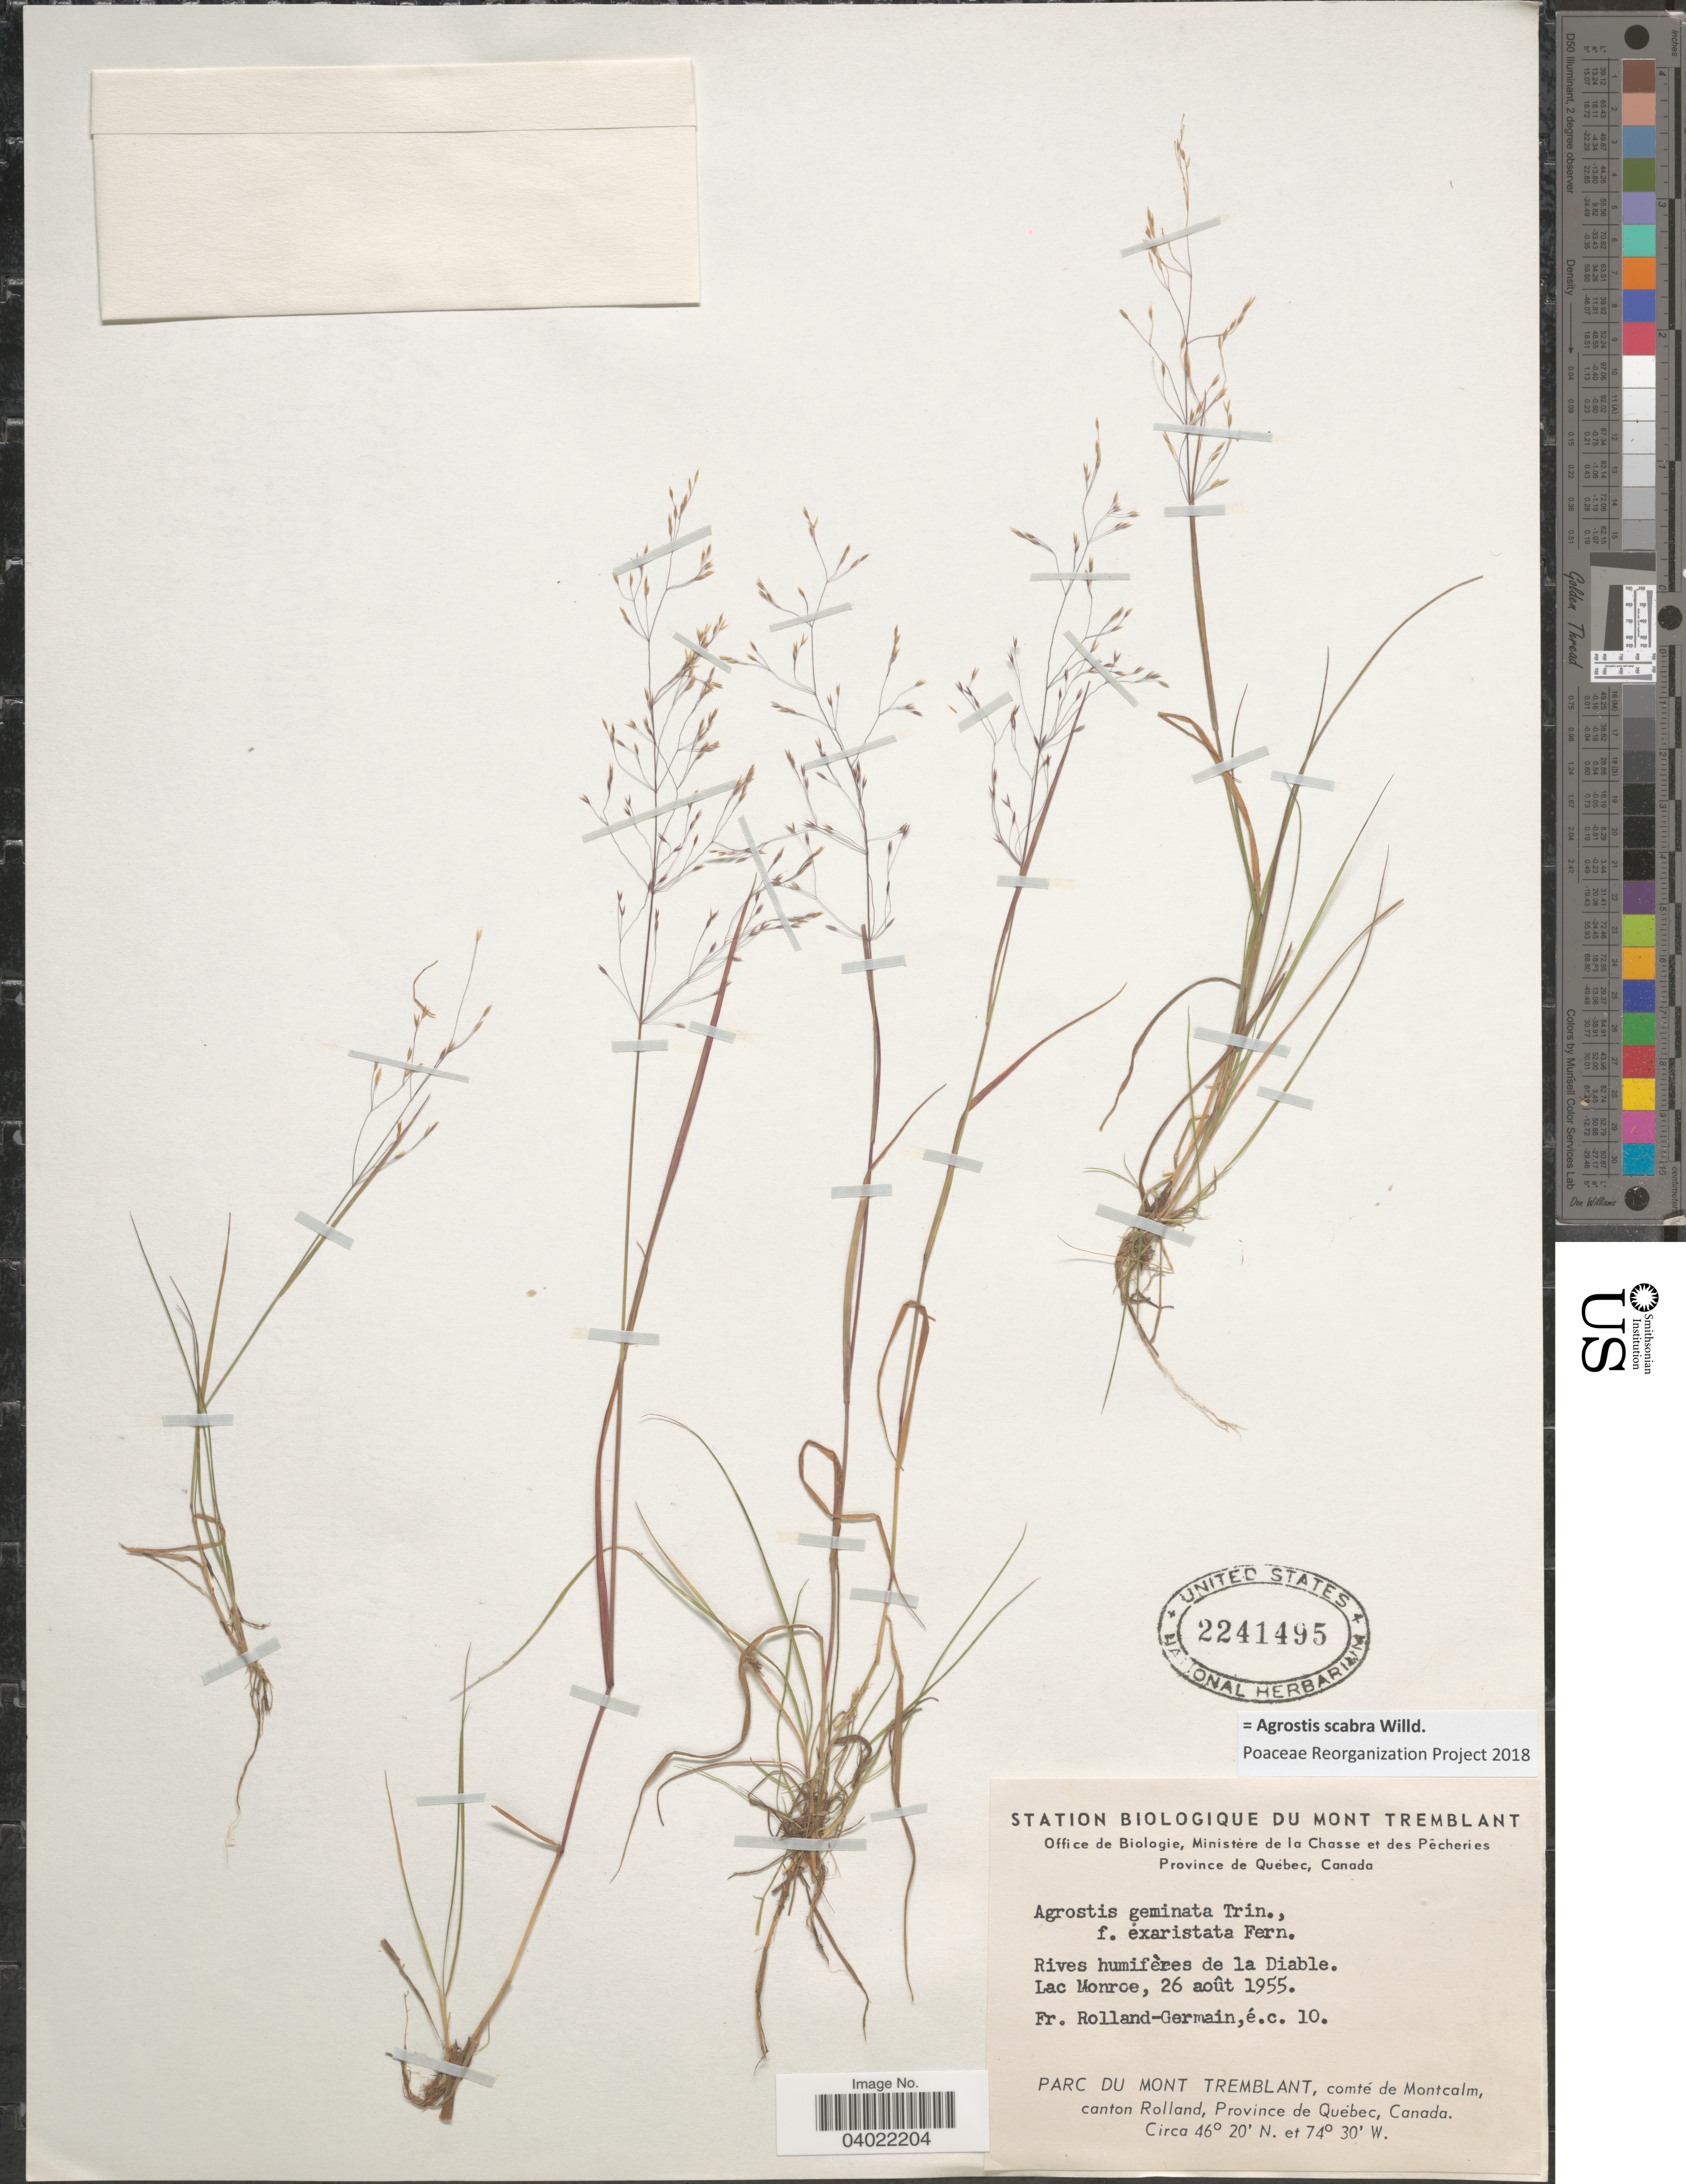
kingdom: Plantae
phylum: Tracheophyta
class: Liliopsida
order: Poales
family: Poaceae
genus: Agrostis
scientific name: Agrostis scabra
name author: Willd.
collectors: Rolland-Germain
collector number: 10?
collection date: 1955-08-26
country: Canada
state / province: Quebec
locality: Rives humifères de la Diable. Lac Monroe. Parc du Mont Tremblant, comté de Montcalm, canton Rolland.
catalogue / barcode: US 2241495